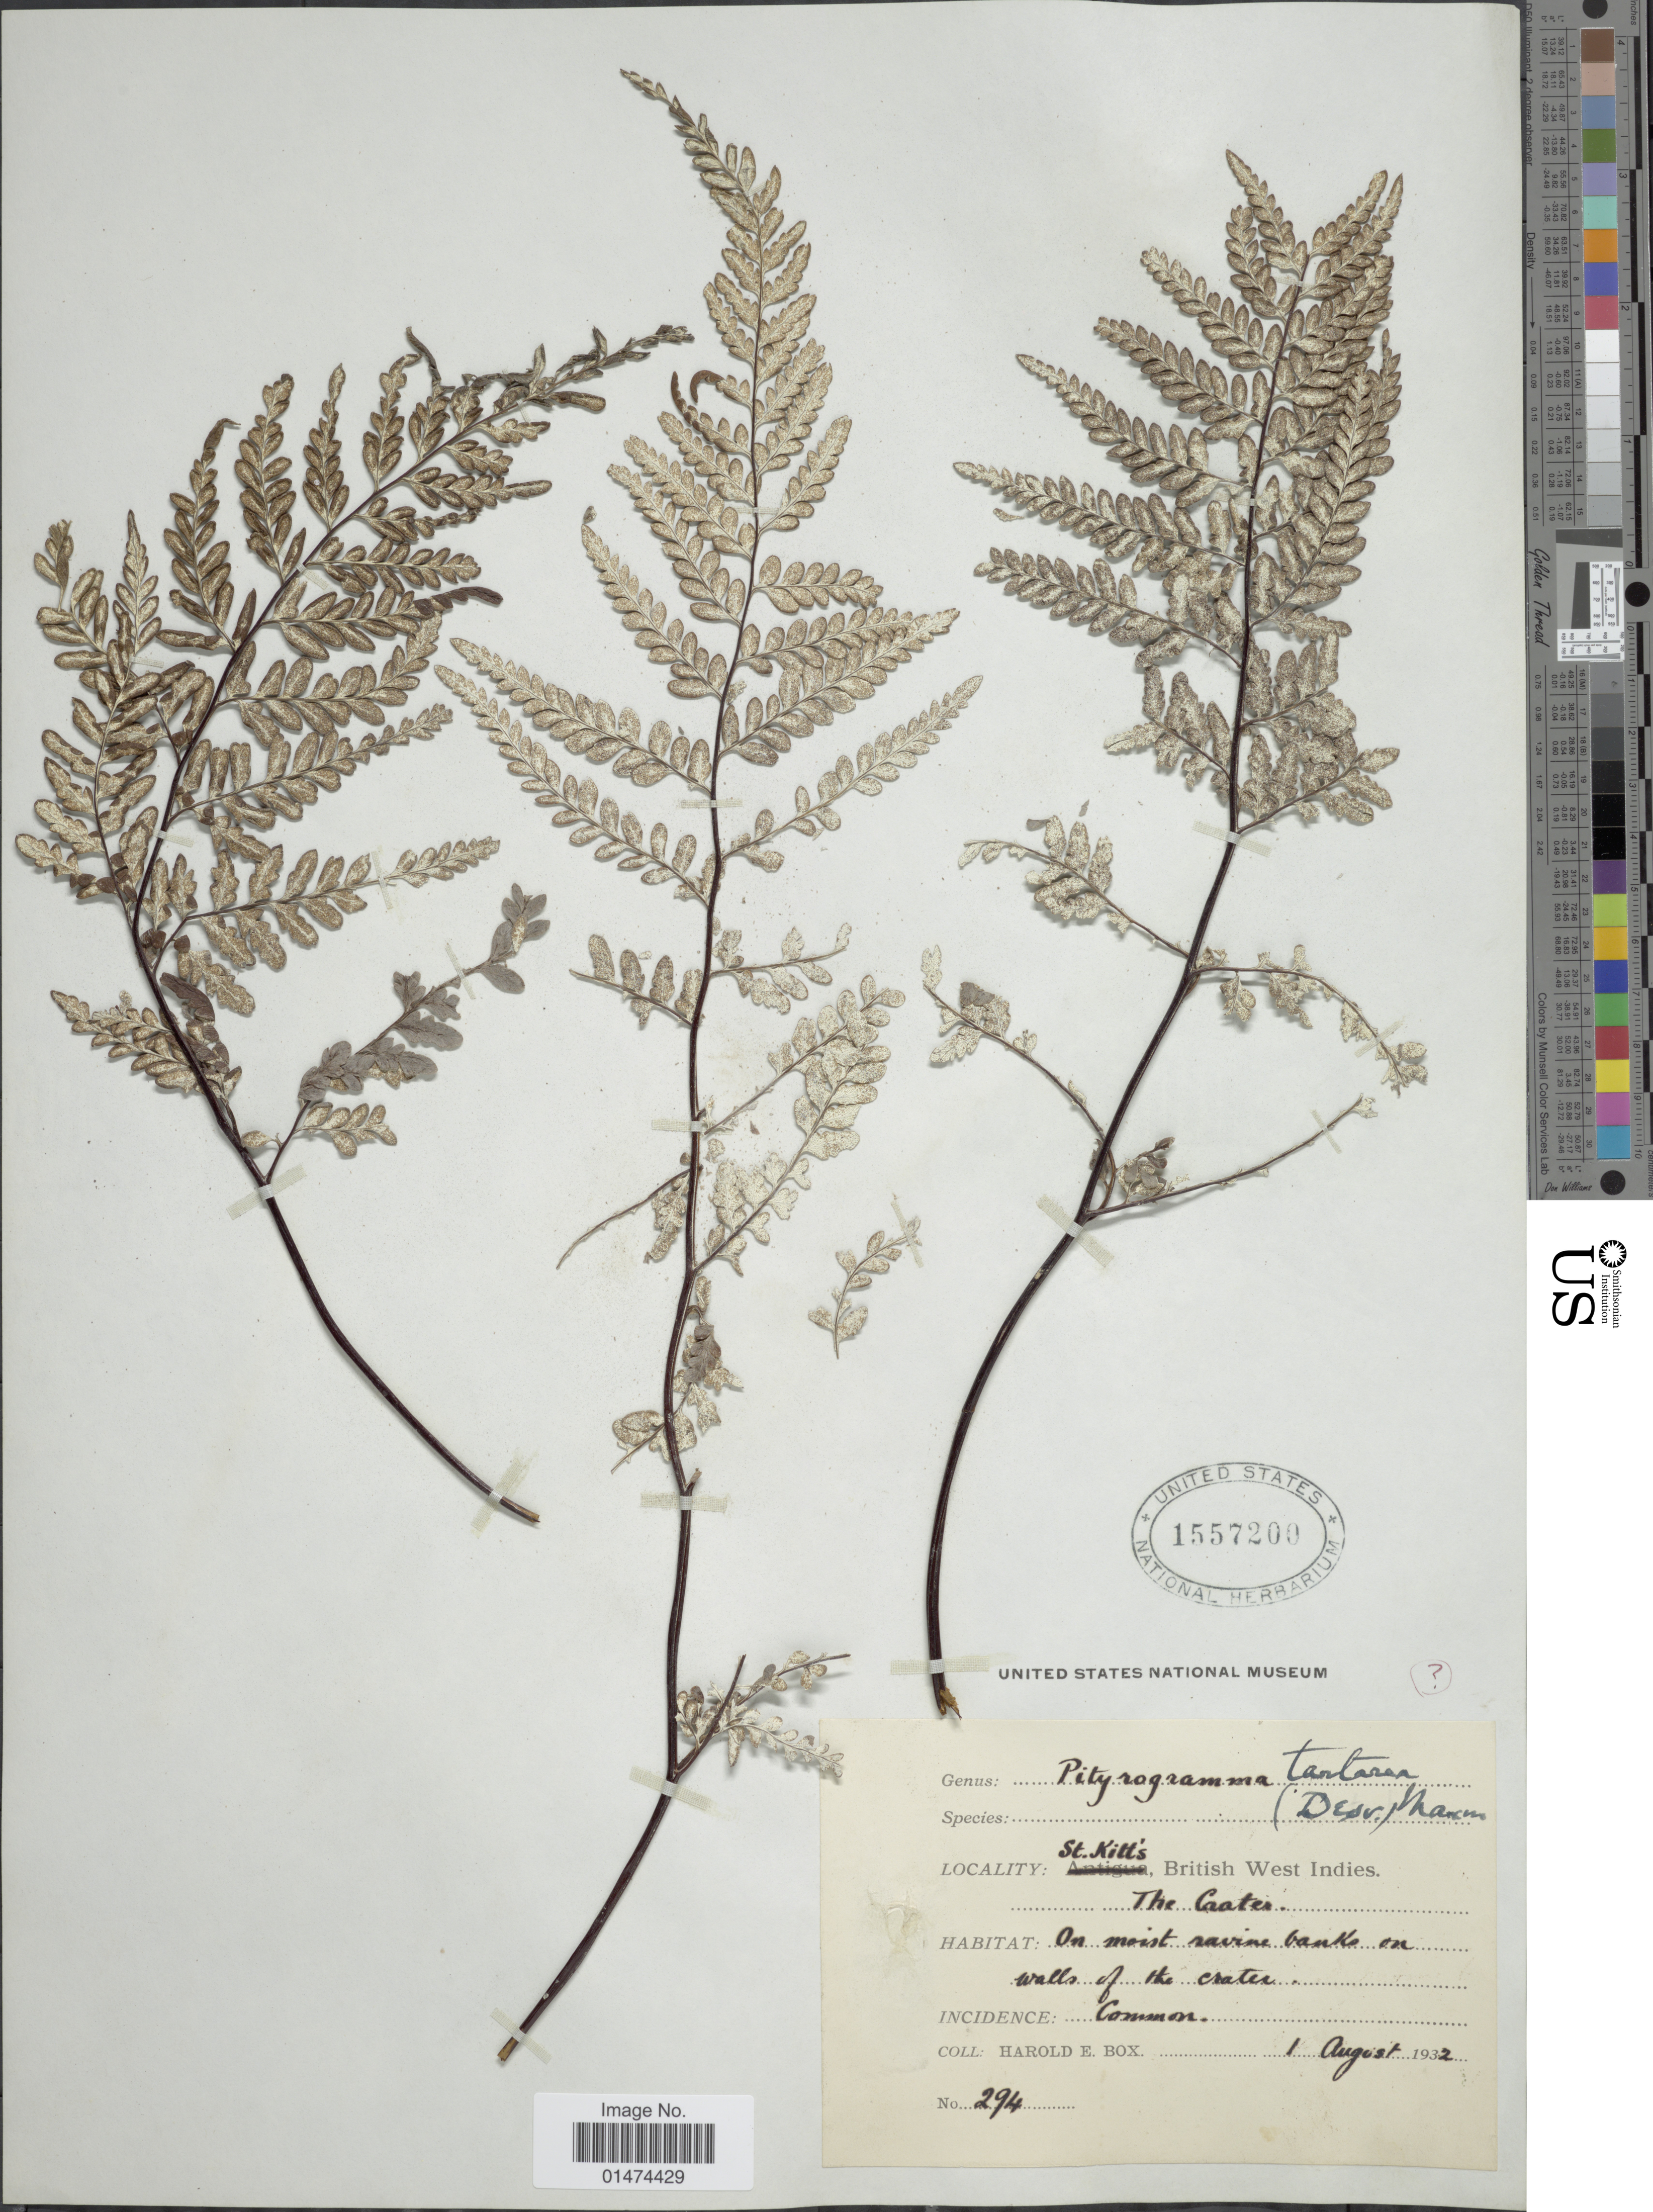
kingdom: Plantae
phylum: Tracheophyta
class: Polypodiopsida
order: Polypodiales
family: Pteridaceae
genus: Pityrogramma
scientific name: Pityrogramma chrysophylla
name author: (Sw.) Link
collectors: H. E. Box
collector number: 294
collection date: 1932-08-01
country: St. Christopher-Nevis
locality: St. Kitts, British West Indies, the Coater.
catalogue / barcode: US 1557200